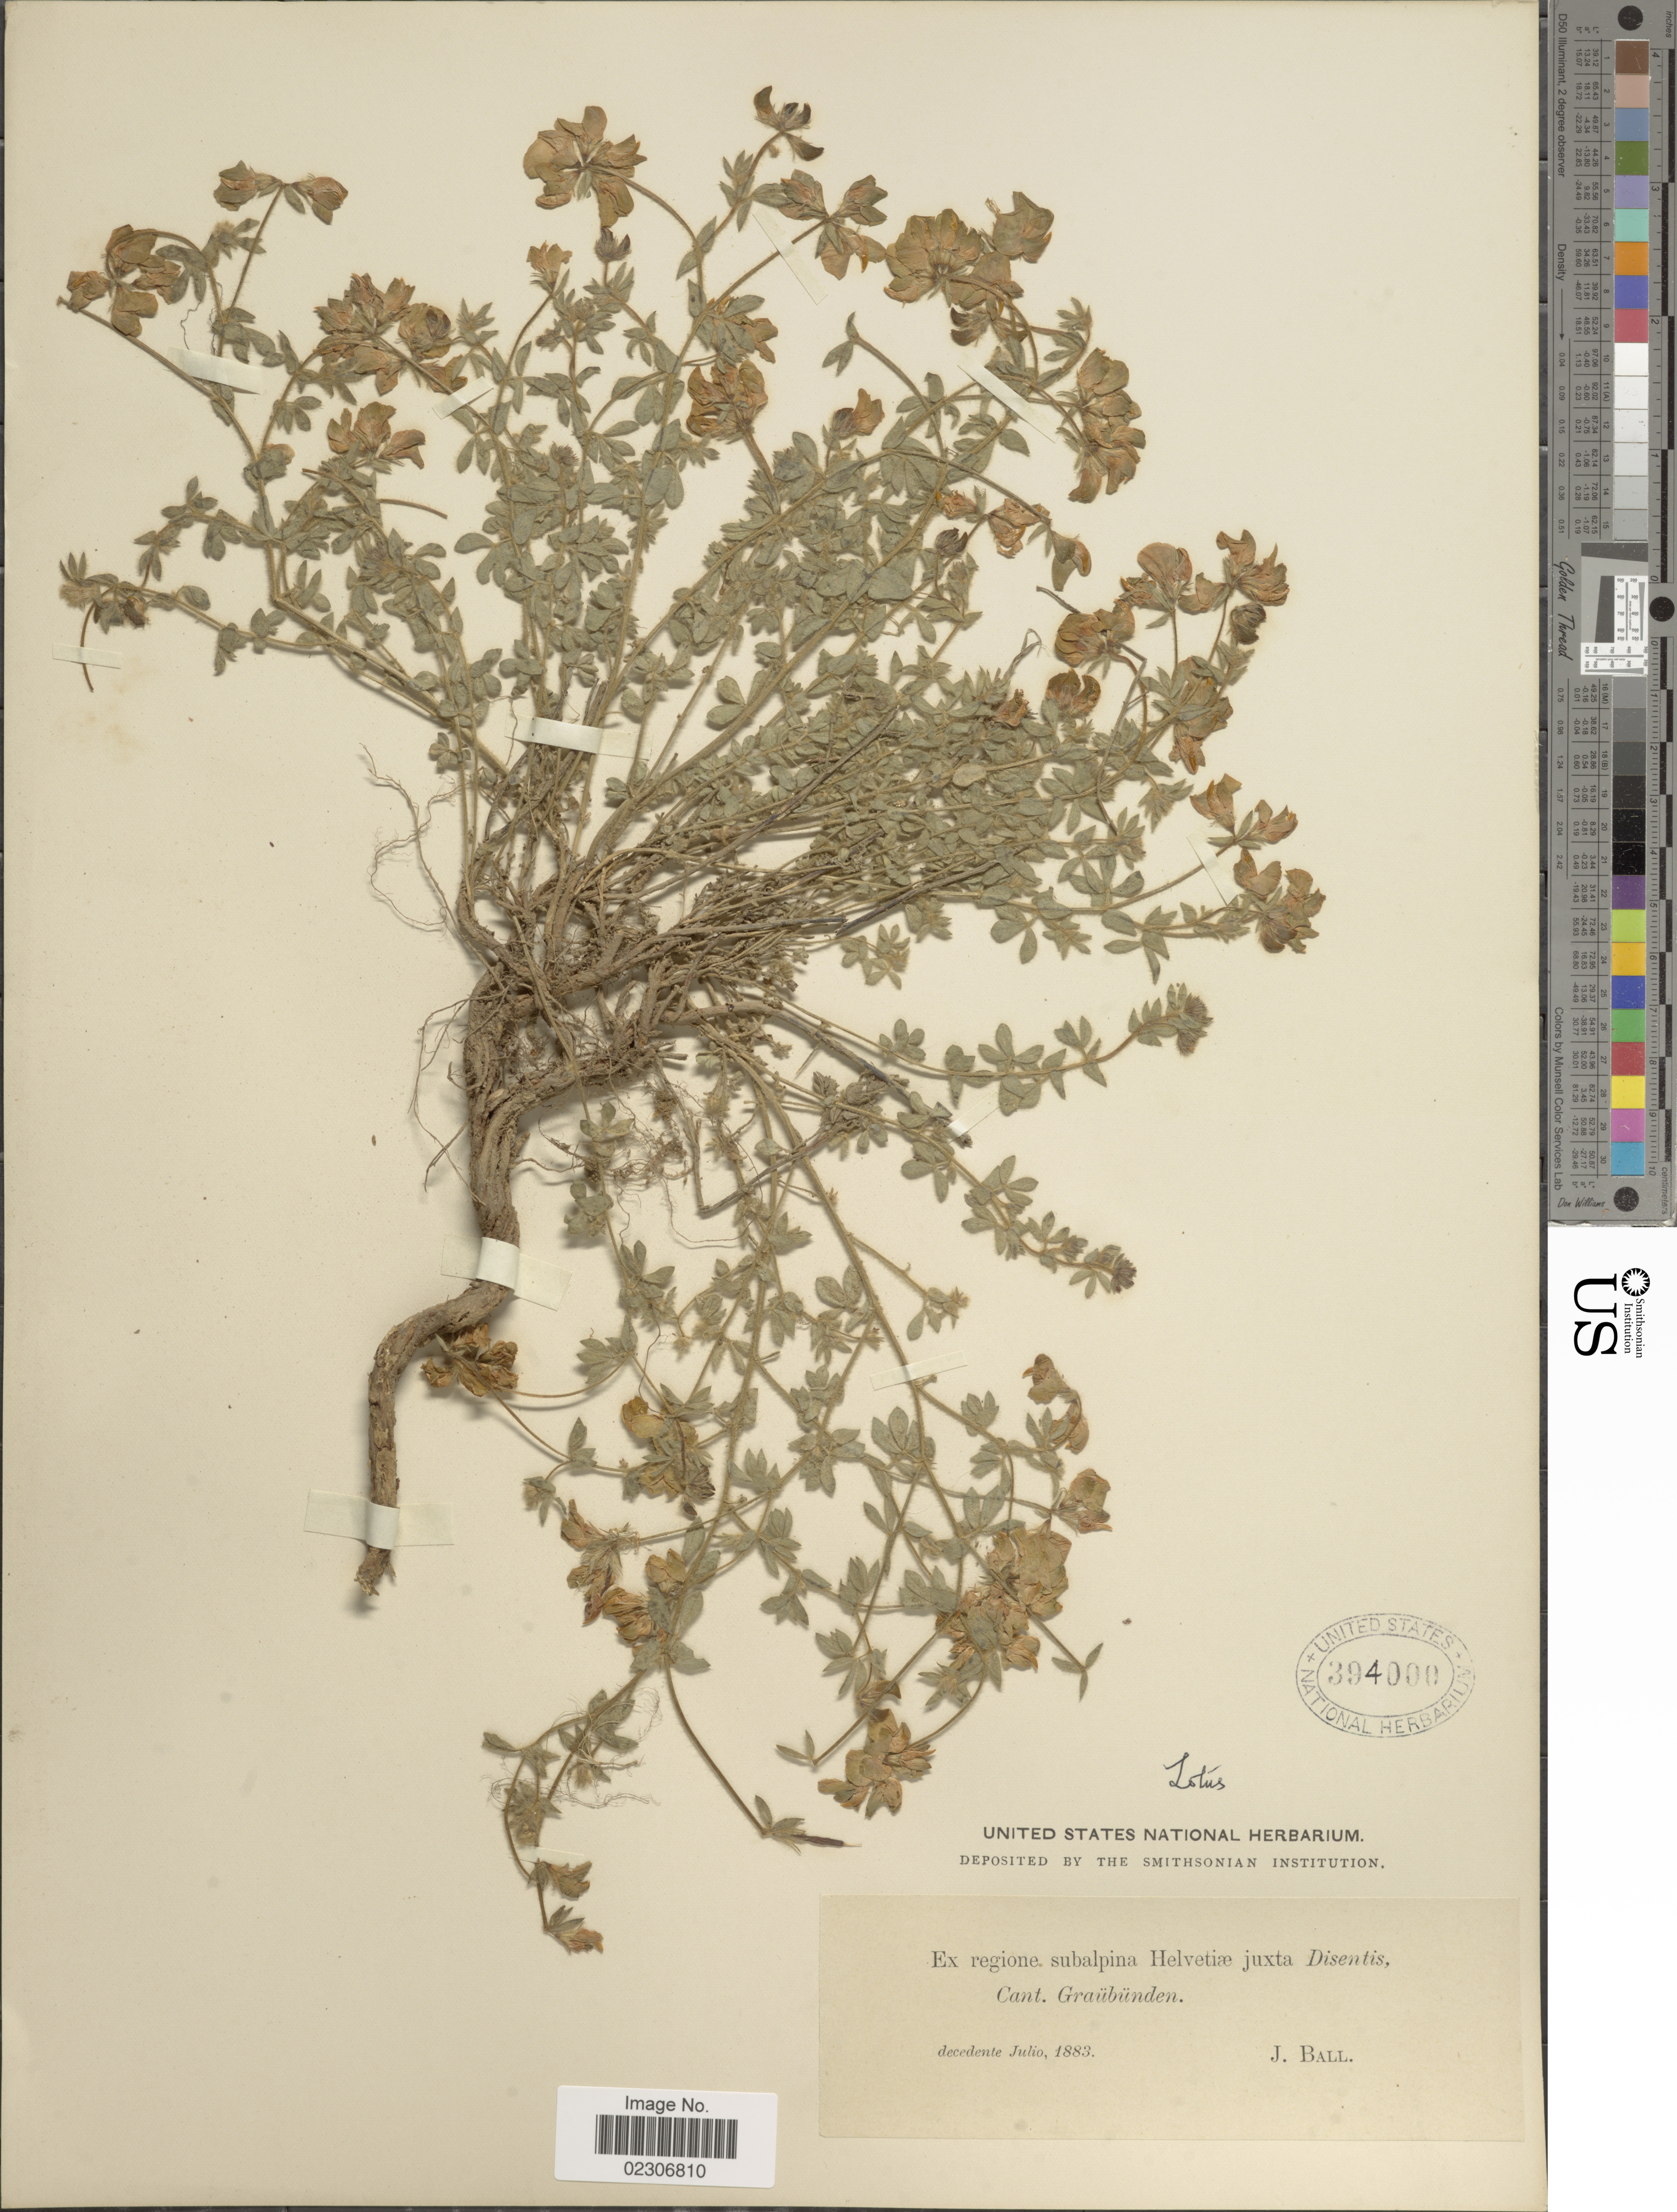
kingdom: Plantae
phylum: Tracheophyta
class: Magnoliopsida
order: Fabales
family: Fabaceae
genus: Lotus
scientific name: Lotus sp.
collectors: J. Ball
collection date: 1883-07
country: Switzerland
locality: Regione subalpina helevetiaejuxta Disentis cant. Graubunden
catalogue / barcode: US 394000